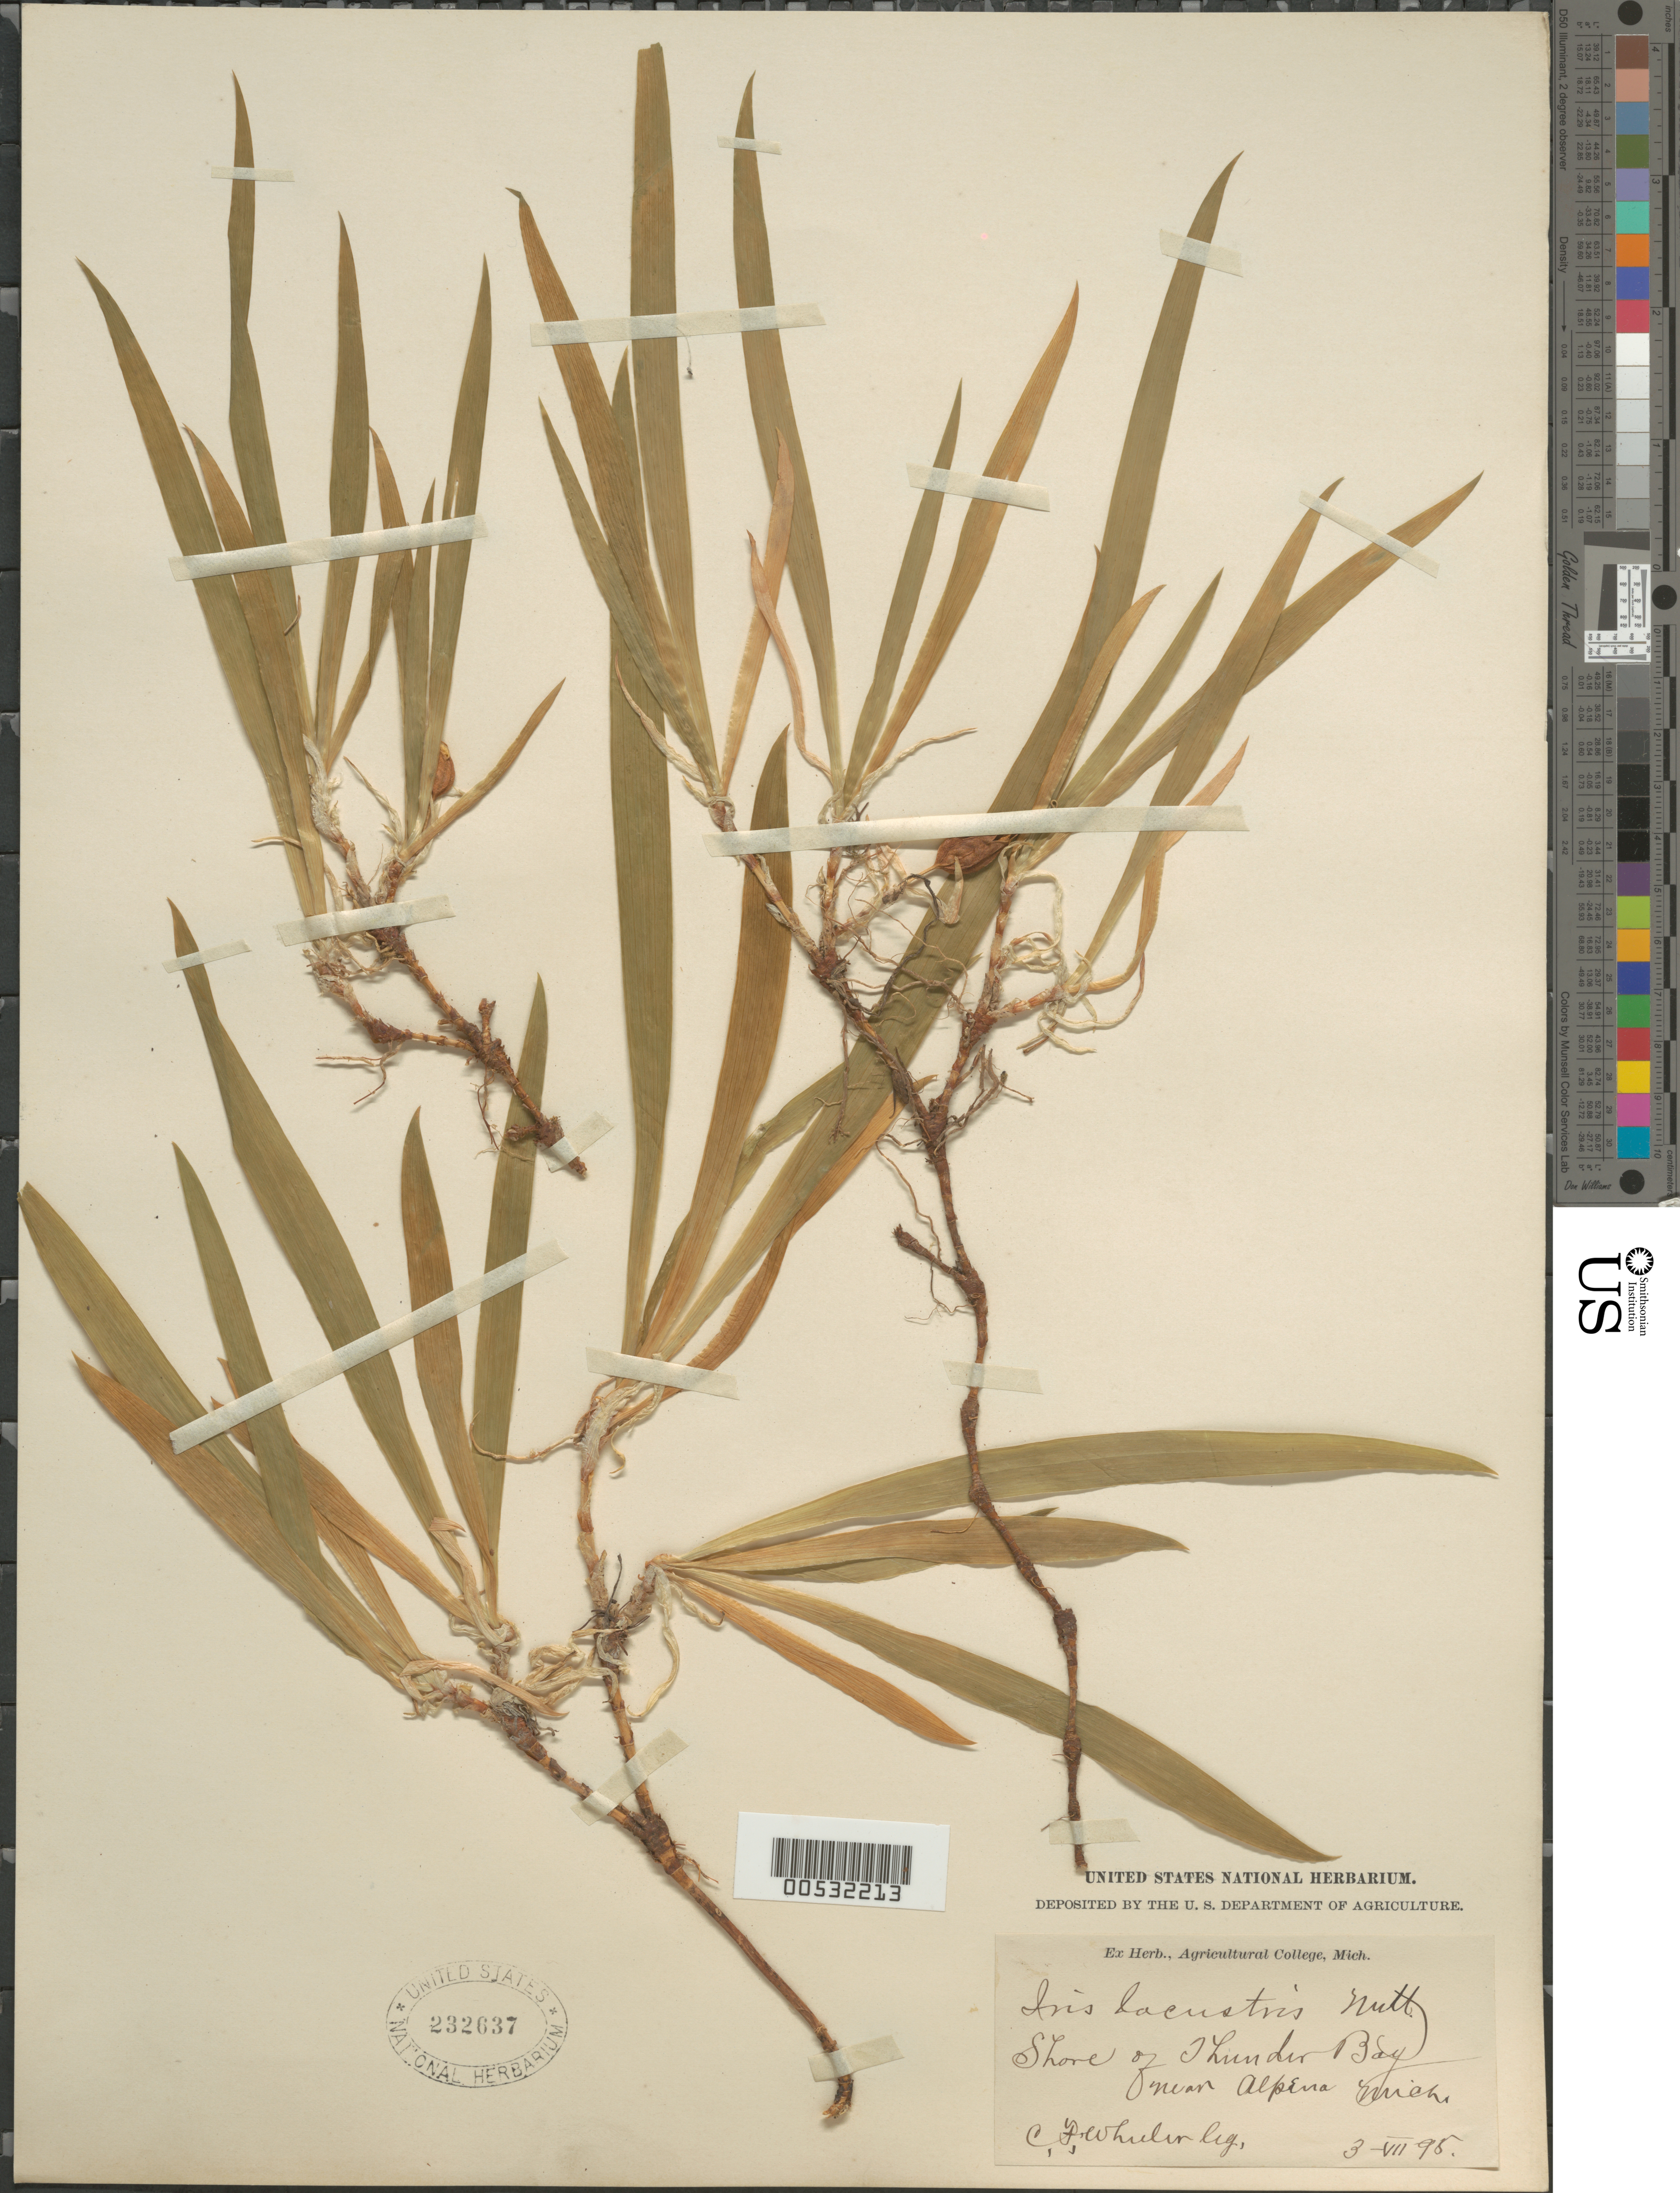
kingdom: Plantae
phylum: Tracheophyta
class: Liliopsida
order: Asparagales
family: Iridaceae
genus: Iris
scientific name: Iris lacustris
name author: Nutt.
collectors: C. Wheeler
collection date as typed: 03 Jul 1895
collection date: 1895-07-03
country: United States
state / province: Michigan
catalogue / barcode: US 232637